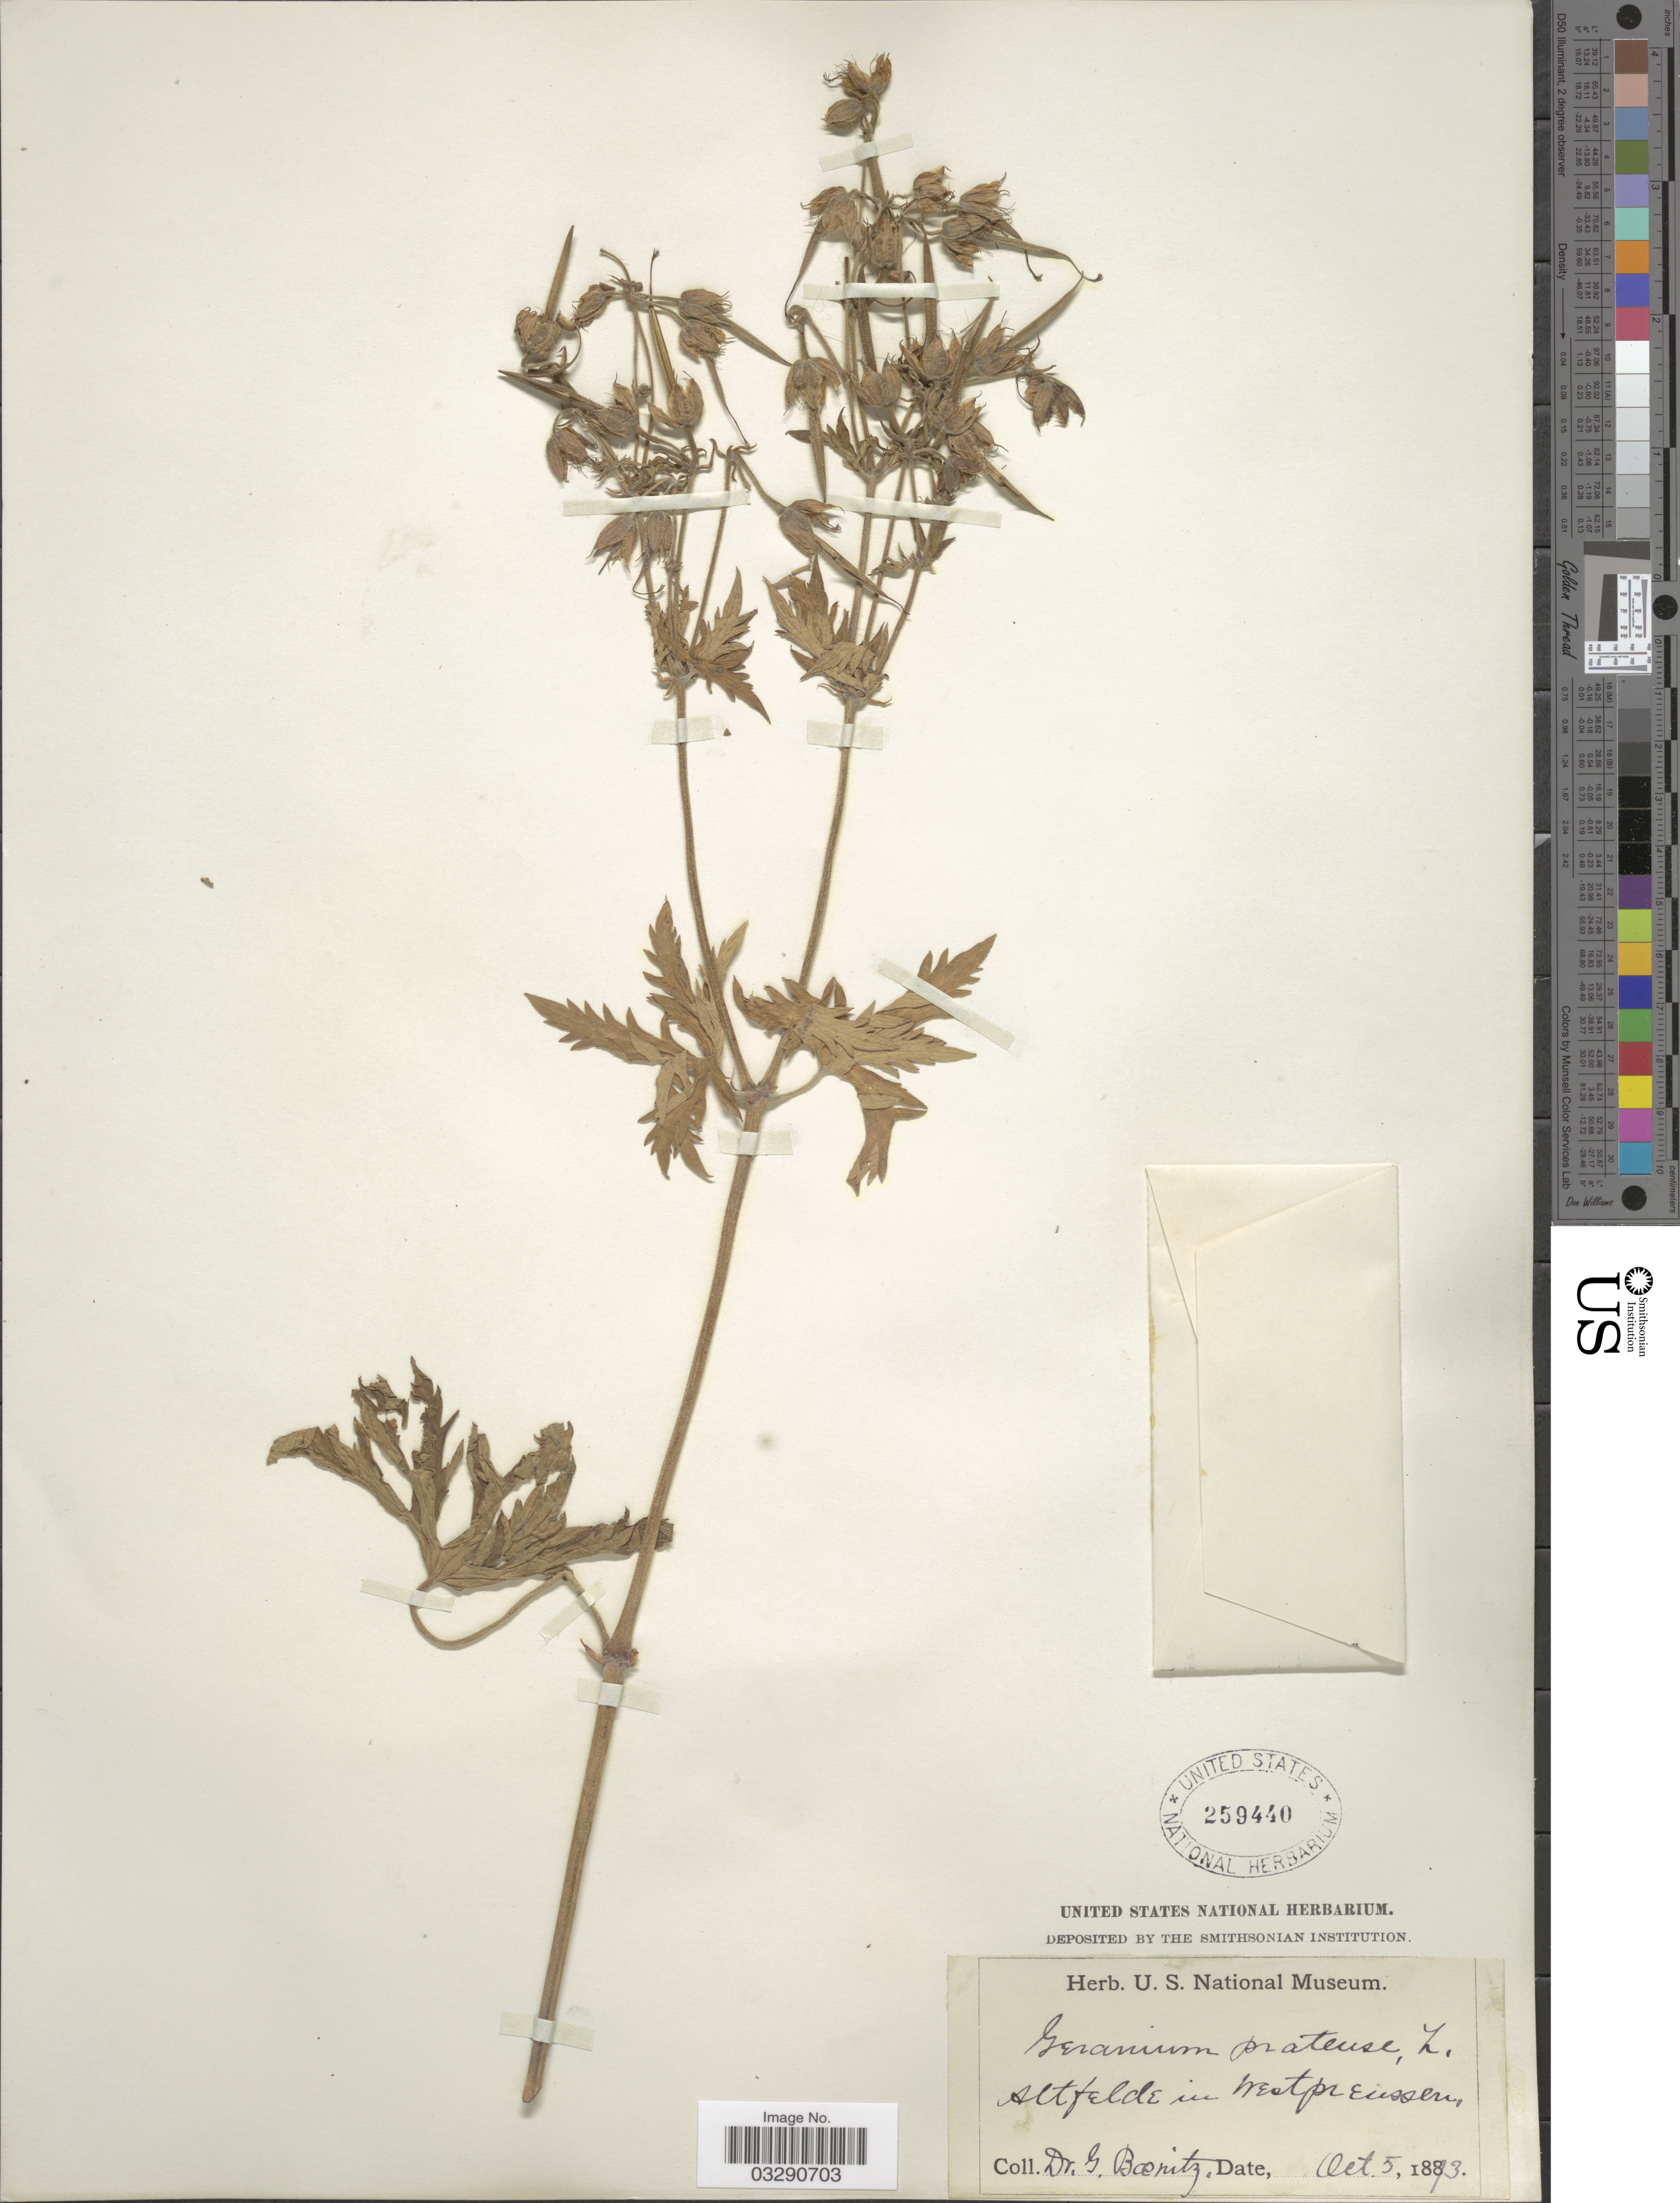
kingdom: Plantae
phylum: Tracheophyta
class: Magnoliopsida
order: Geraniales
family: Geraniaceae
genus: Geranium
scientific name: Geranium pratense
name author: L.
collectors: G. Baenitz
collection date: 1873-10-05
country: Poland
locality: Altfelde in Westpreussen.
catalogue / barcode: US 259440